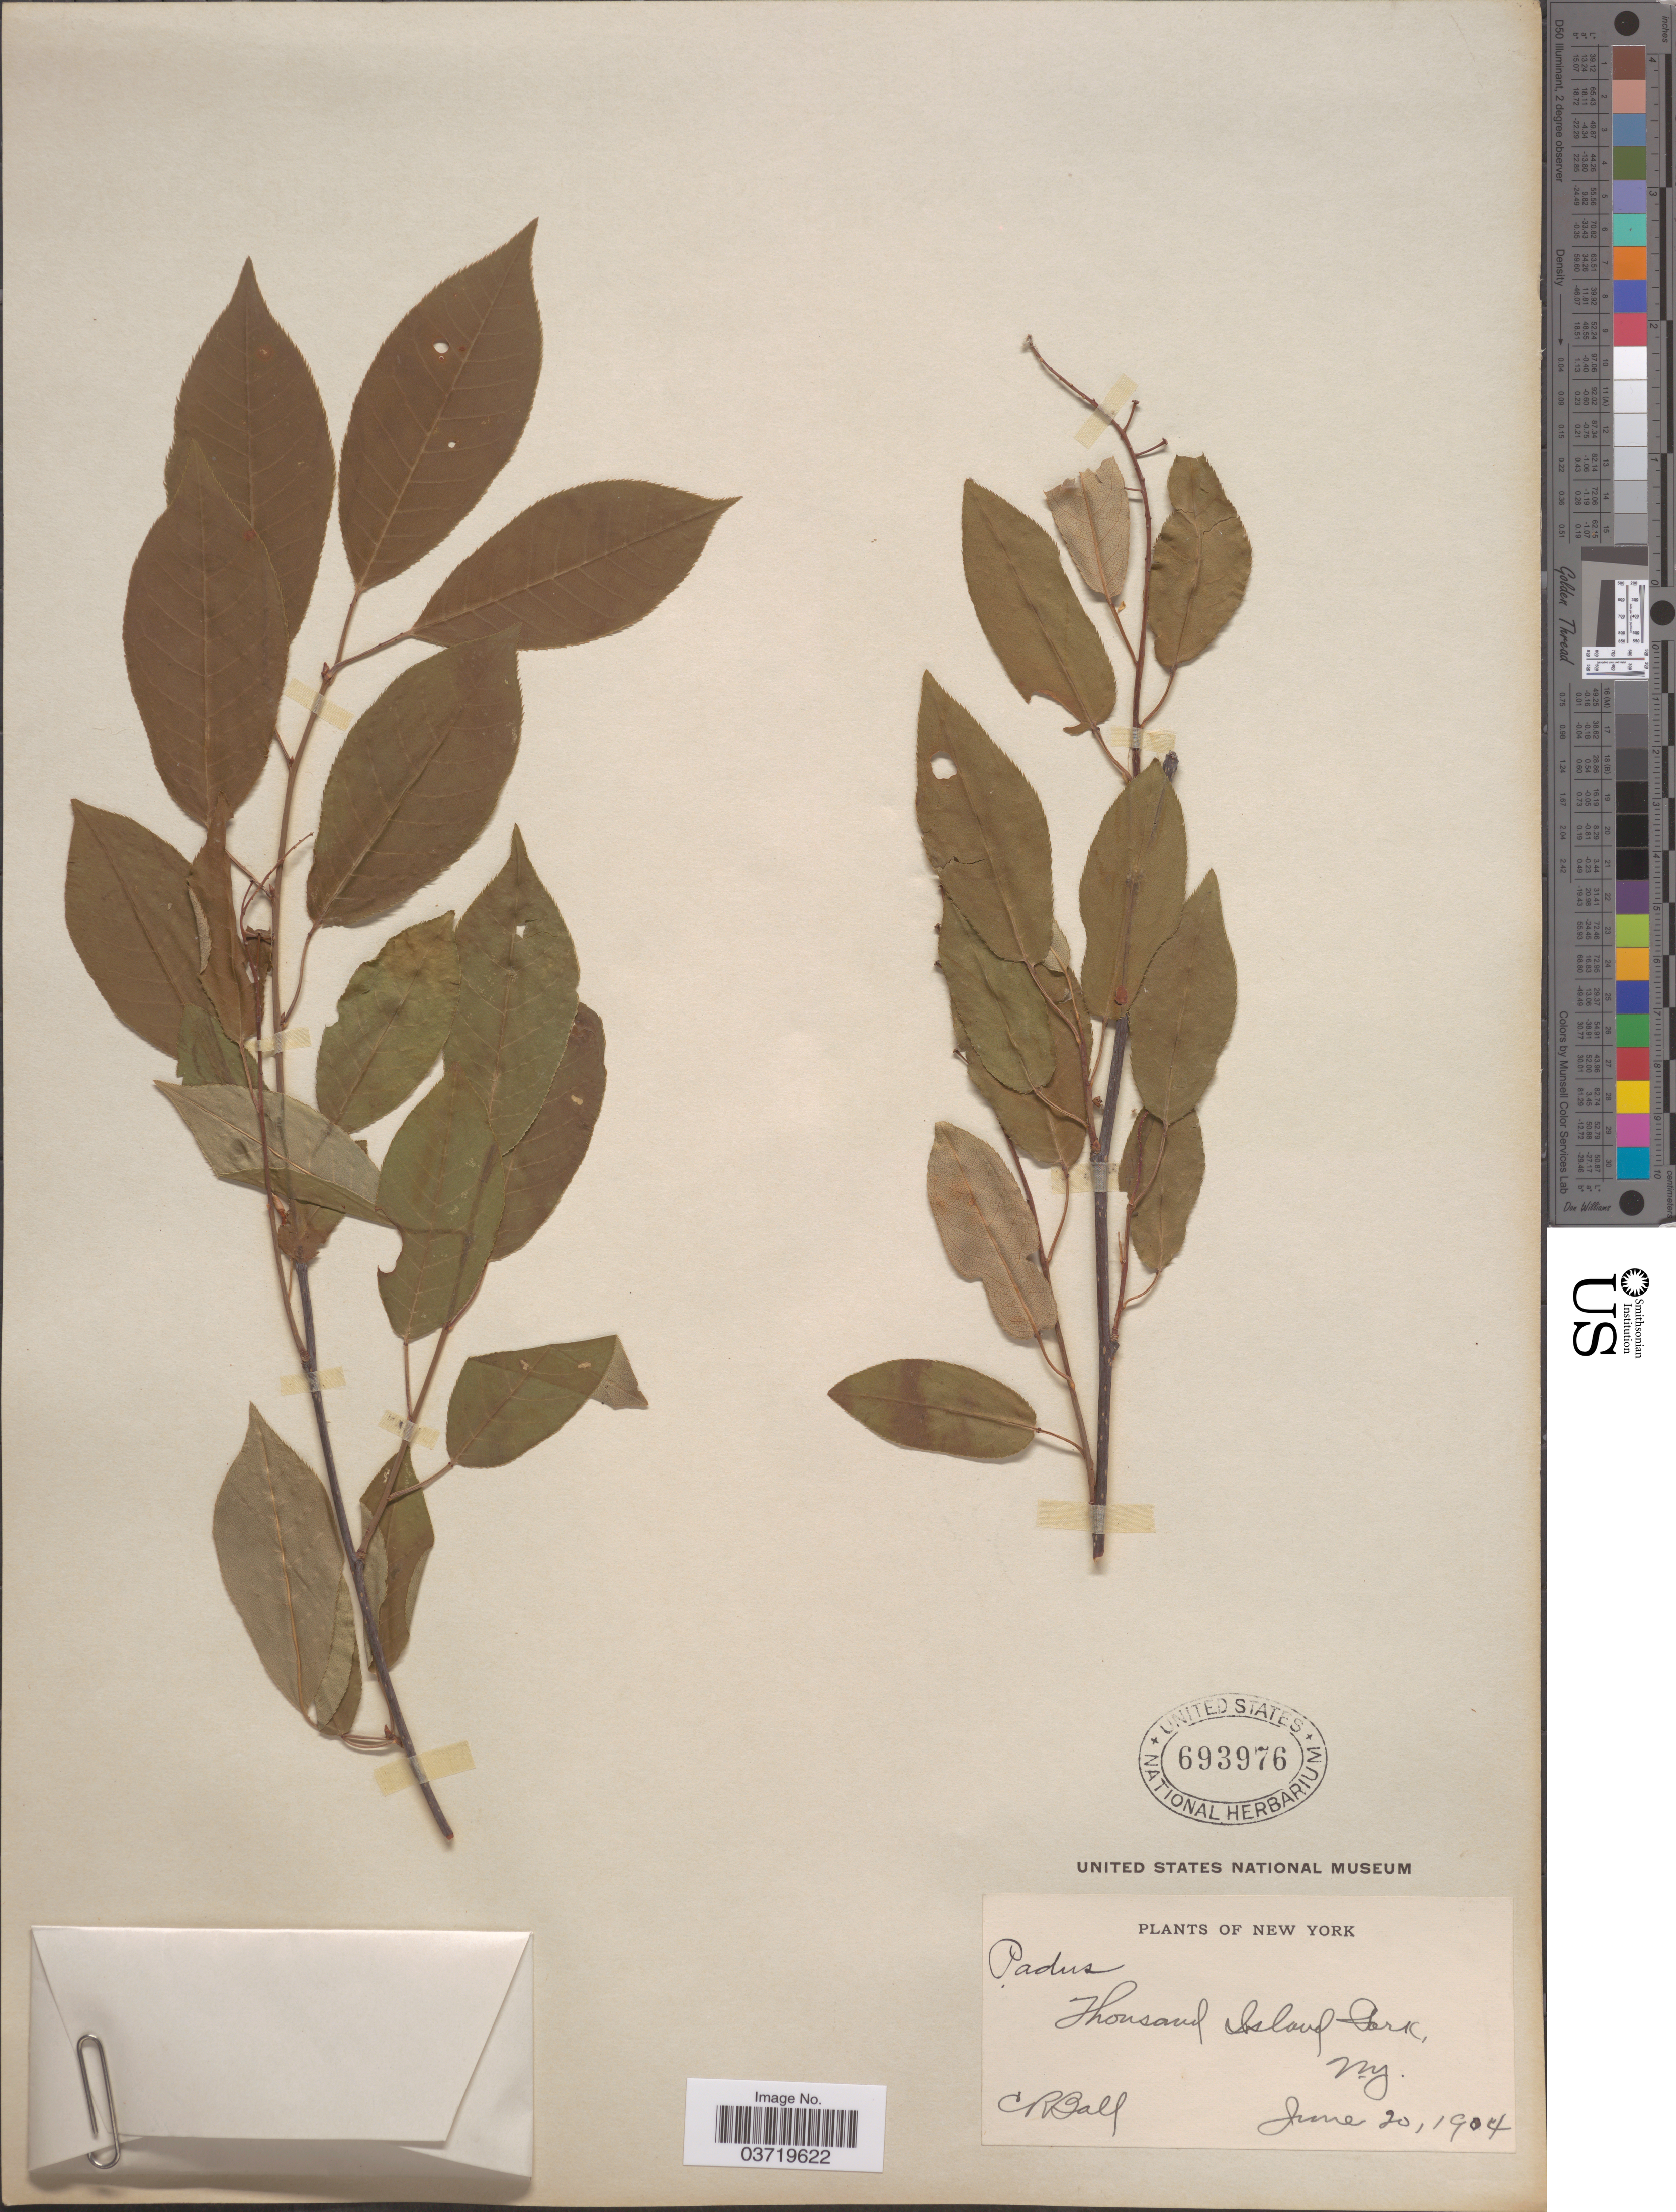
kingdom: Plantae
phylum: Tracheophyta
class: Magnoliopsida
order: Rosales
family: Rosaceae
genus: Prunus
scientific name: Prunus sp.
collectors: C. R. Ball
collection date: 1904-06-20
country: United States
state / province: New York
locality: Thousand Island Park.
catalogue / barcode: US 693976